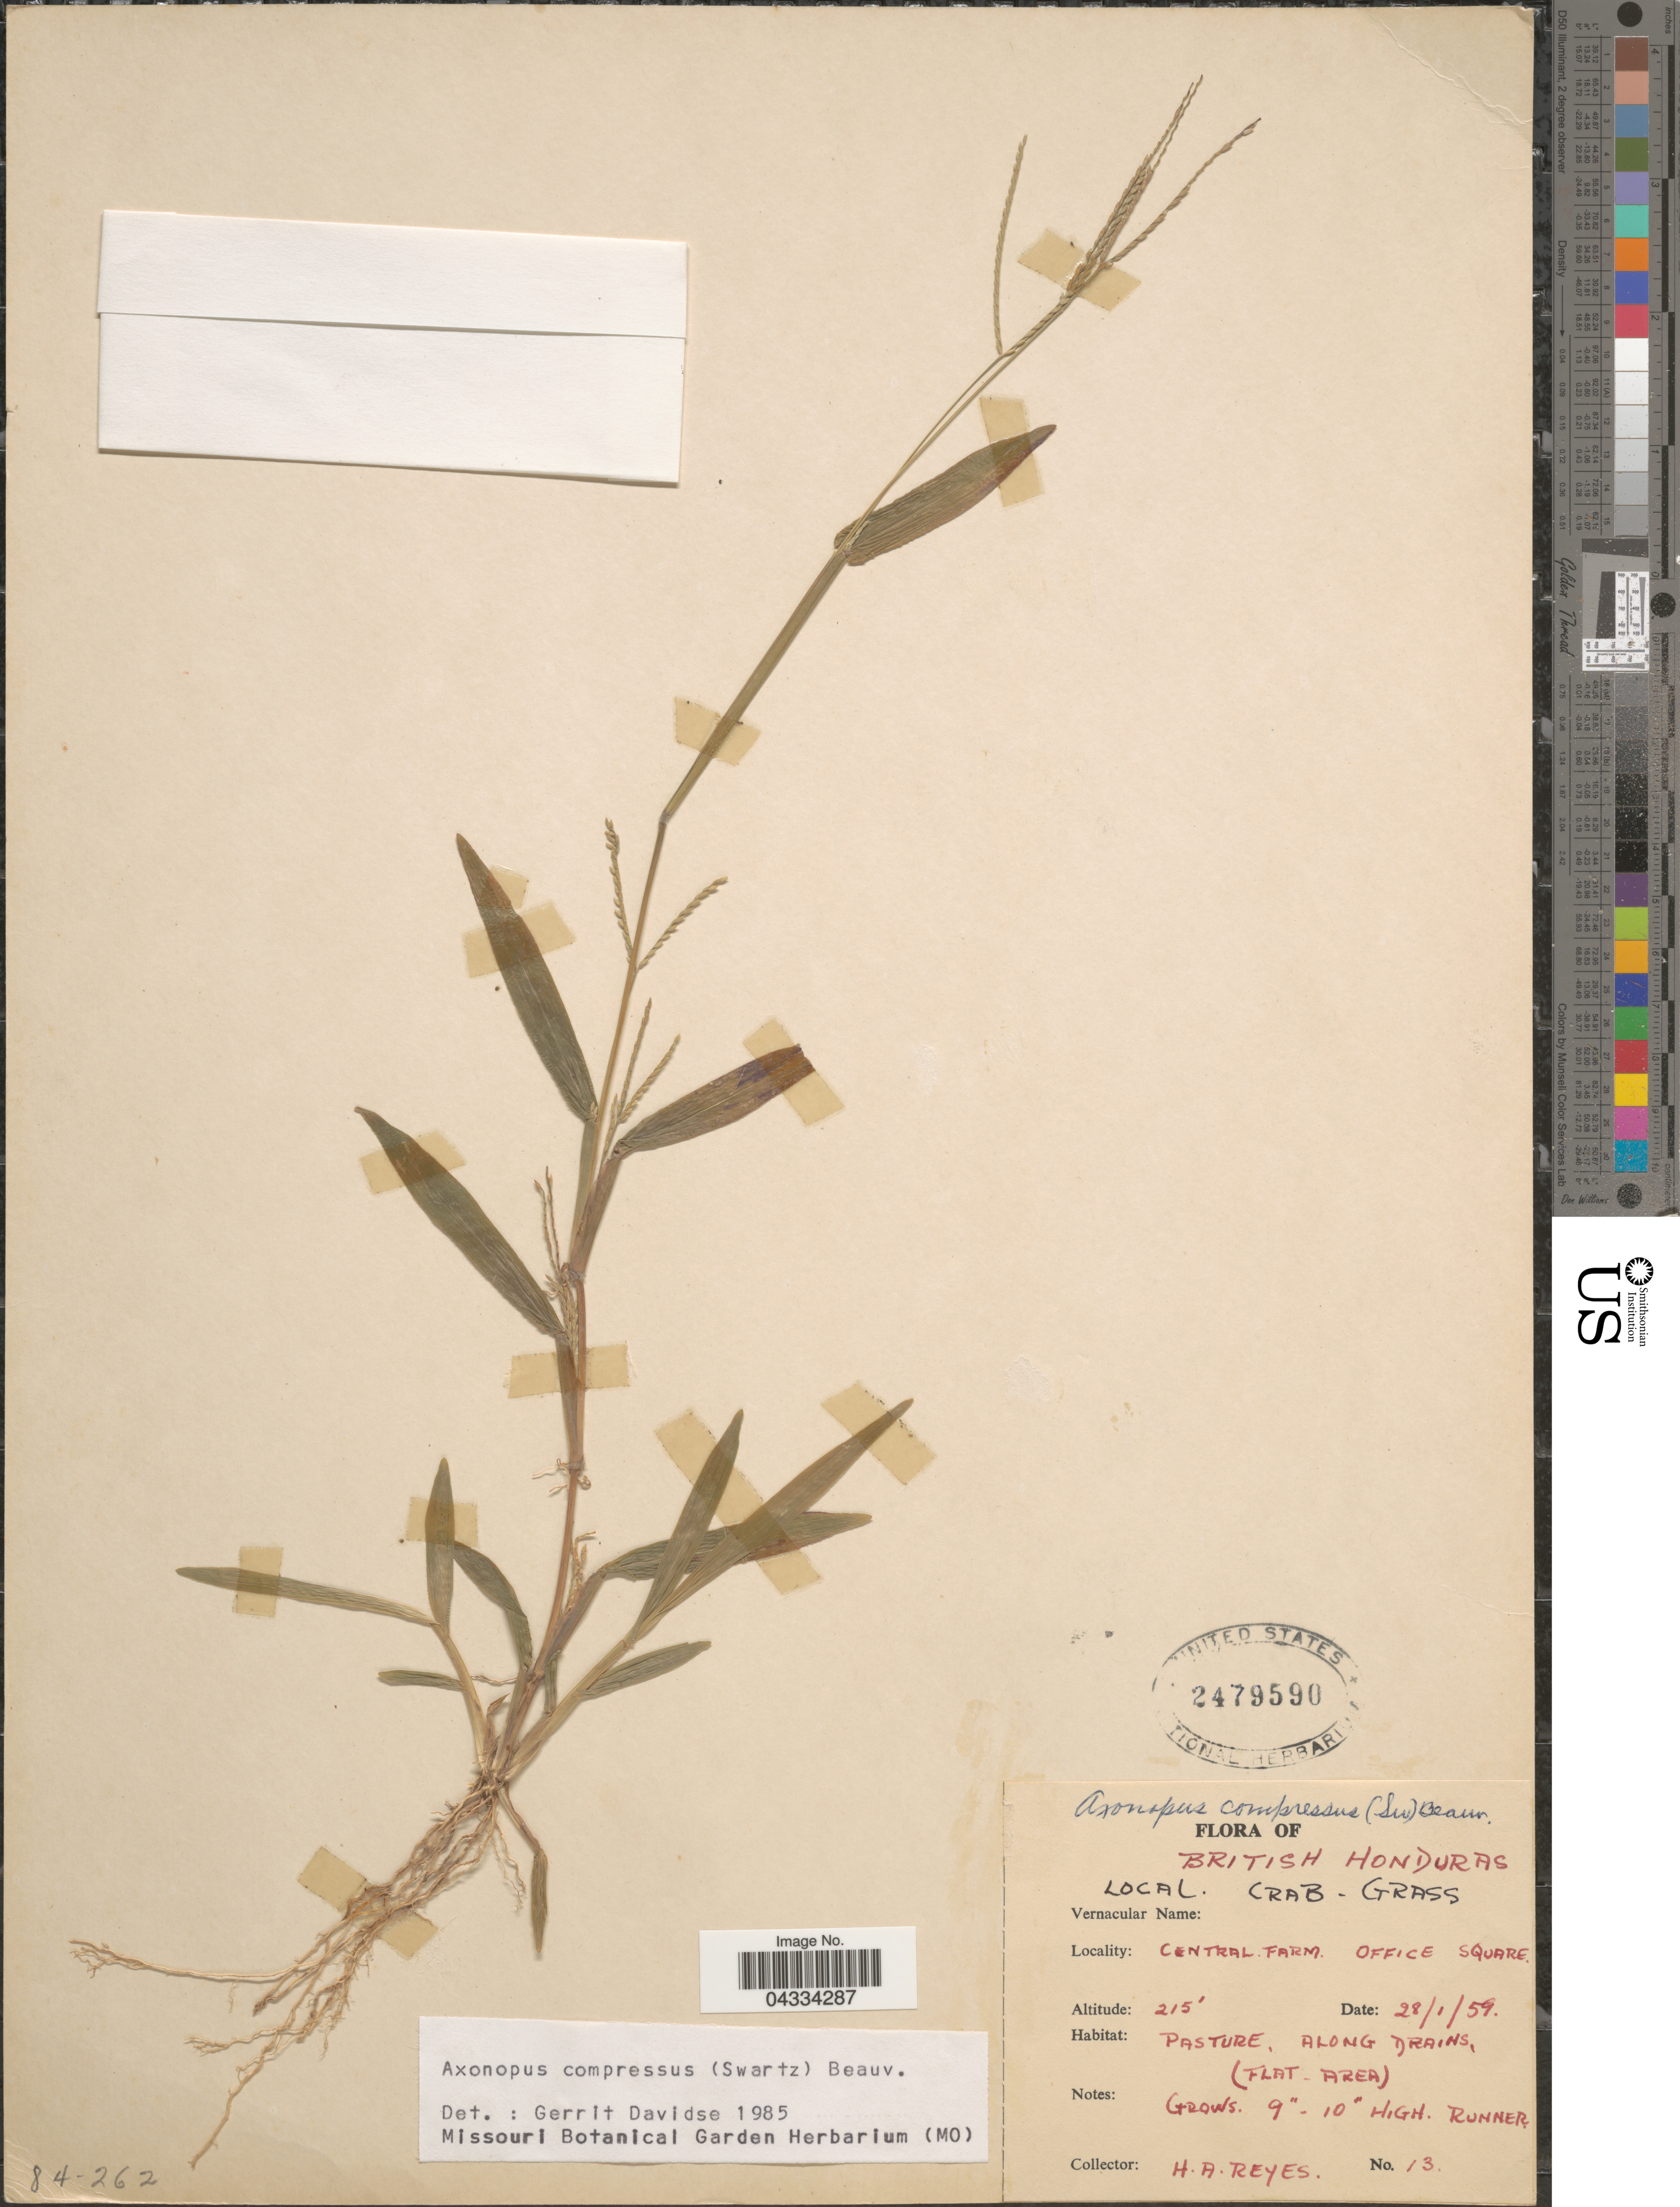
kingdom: Plantae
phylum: Tracheophyta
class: Liliopsida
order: Poales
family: Poaceae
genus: Axonopus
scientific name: Axonopus compressus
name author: (Sw.) P. Beauv.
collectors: H. Reyes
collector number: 13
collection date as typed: Transcribed d/m/y: 28/1/59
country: Belize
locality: British Honduras. Central Farm Office Square.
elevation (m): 66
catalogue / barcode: US 2479590